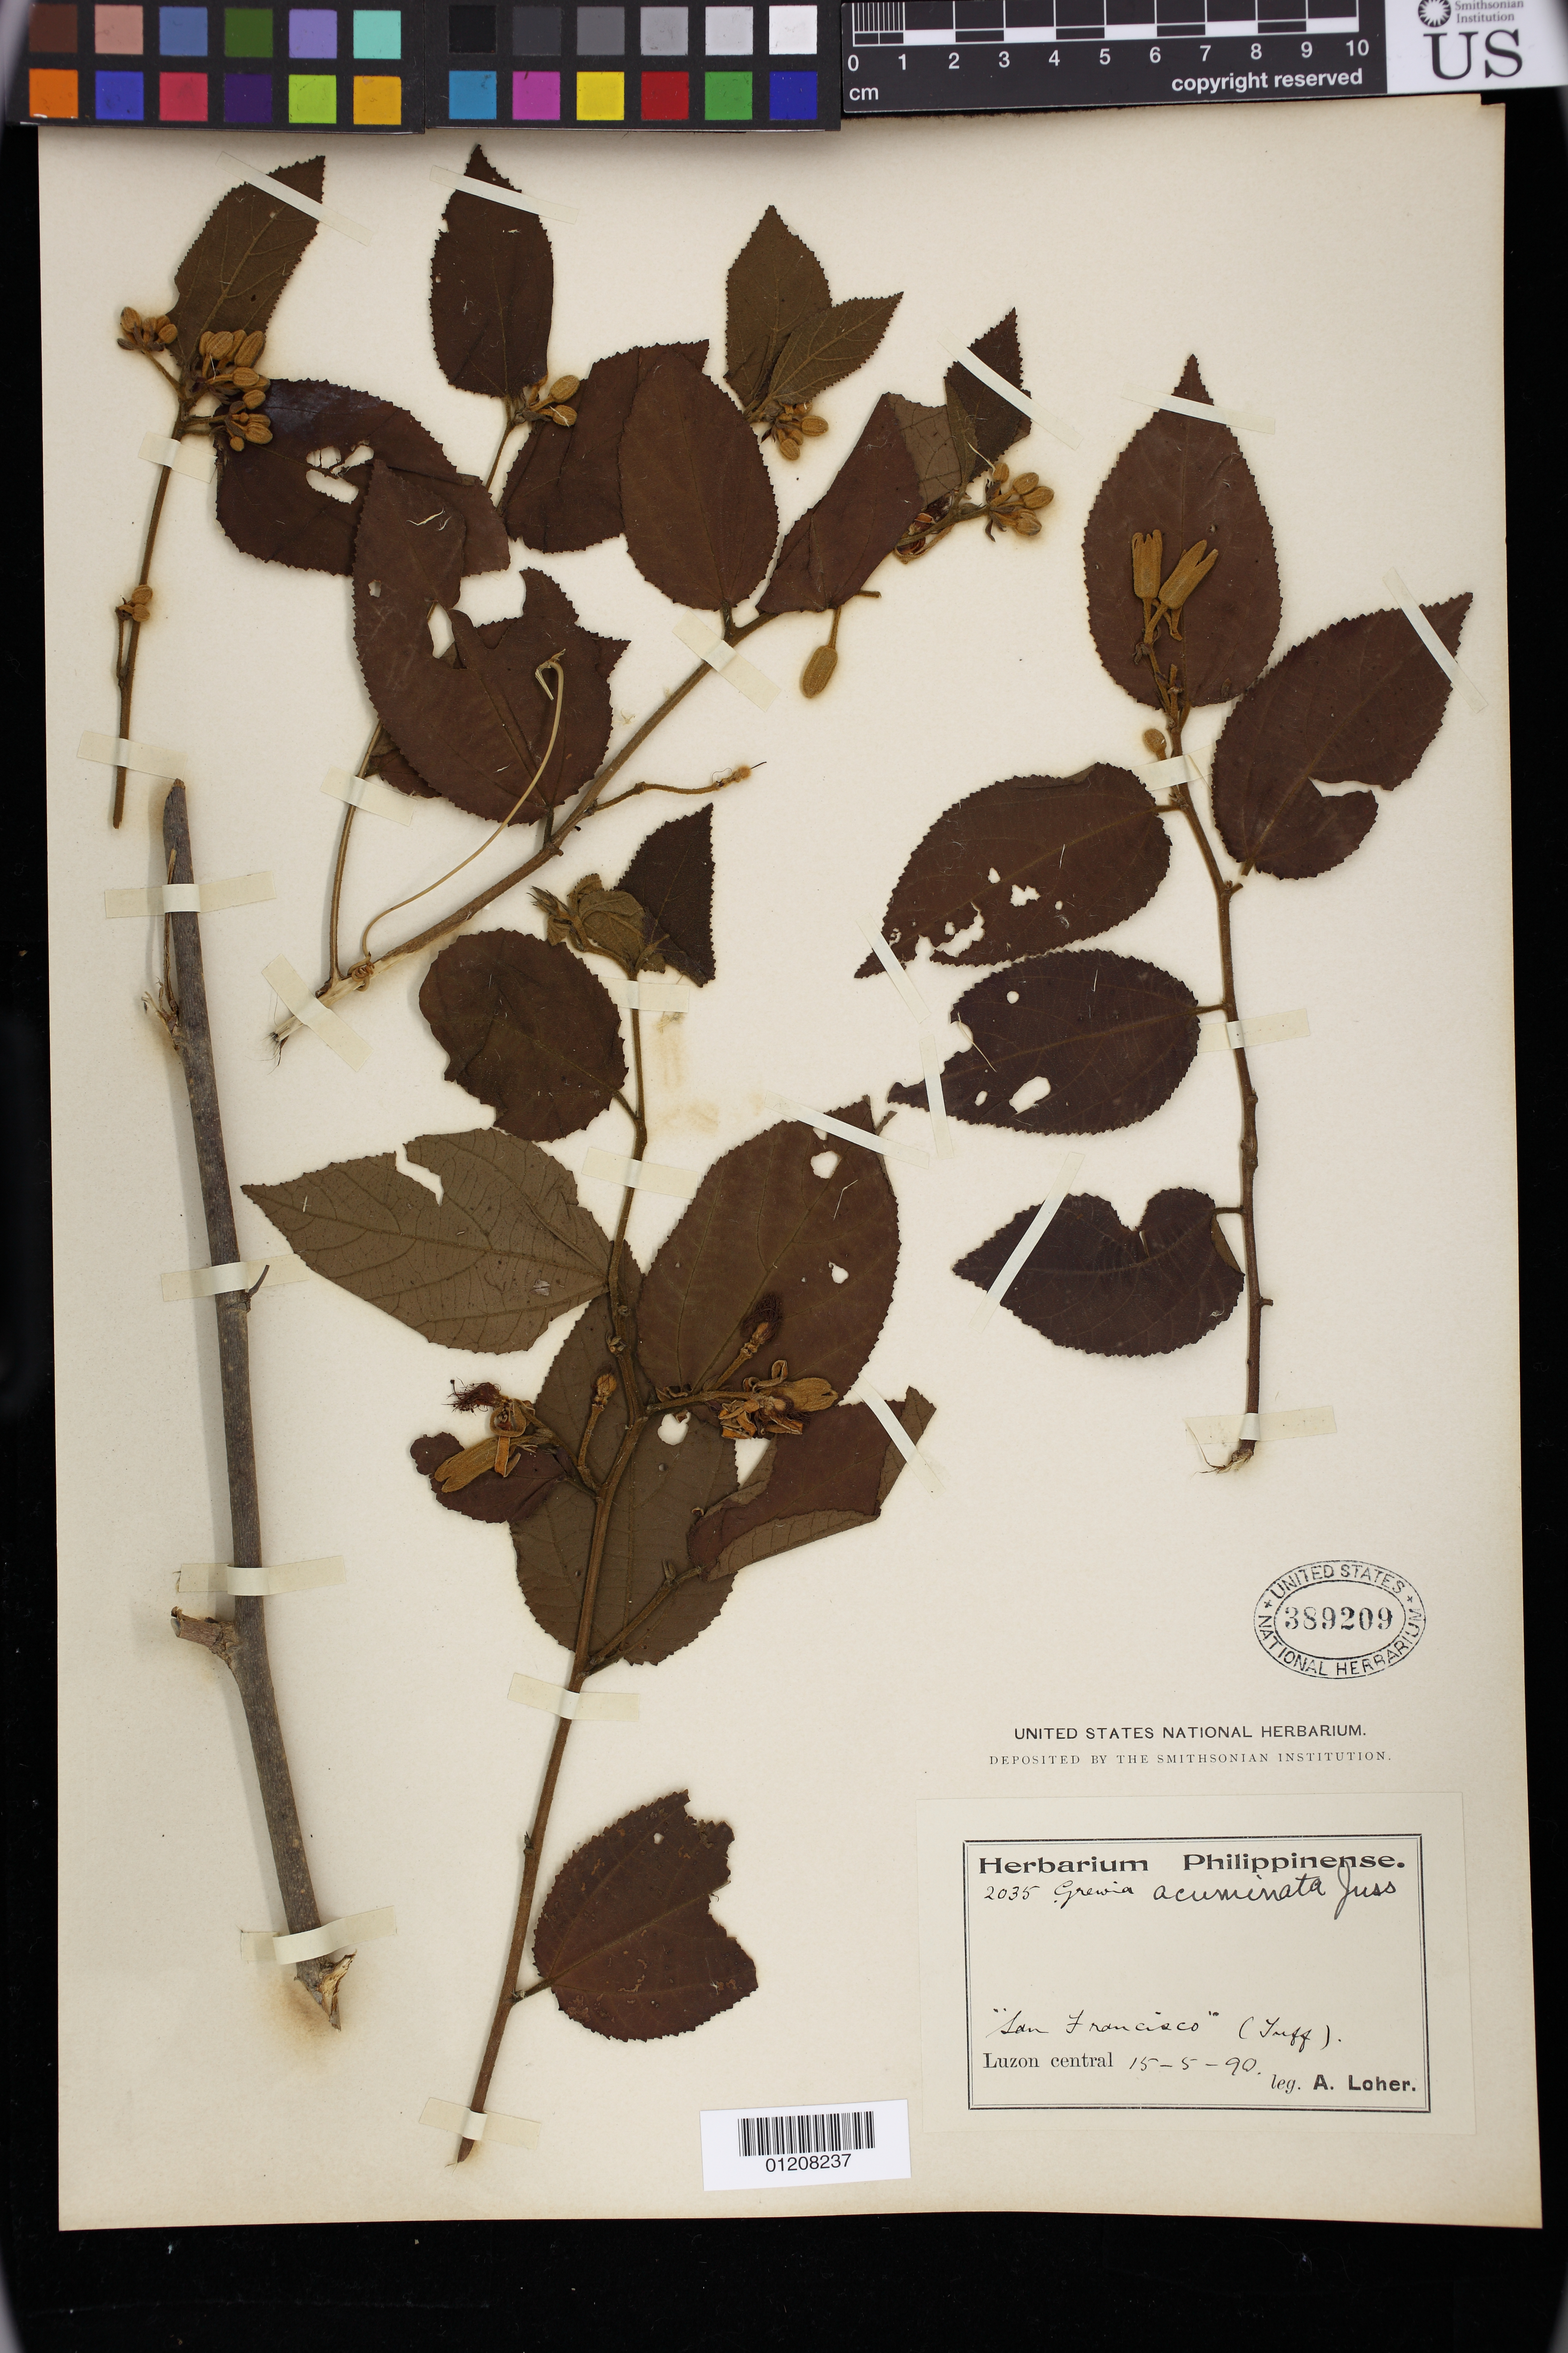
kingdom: Plantae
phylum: Tracheophyta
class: Magnoliopsida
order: Malvales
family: Malvaceae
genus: Grewia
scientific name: Grewia acuminata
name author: Juss.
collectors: A. Loher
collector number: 2035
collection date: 1890-05-15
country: Philippines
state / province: Central Luzon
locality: "San Francisco" (Inff).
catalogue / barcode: US 389209